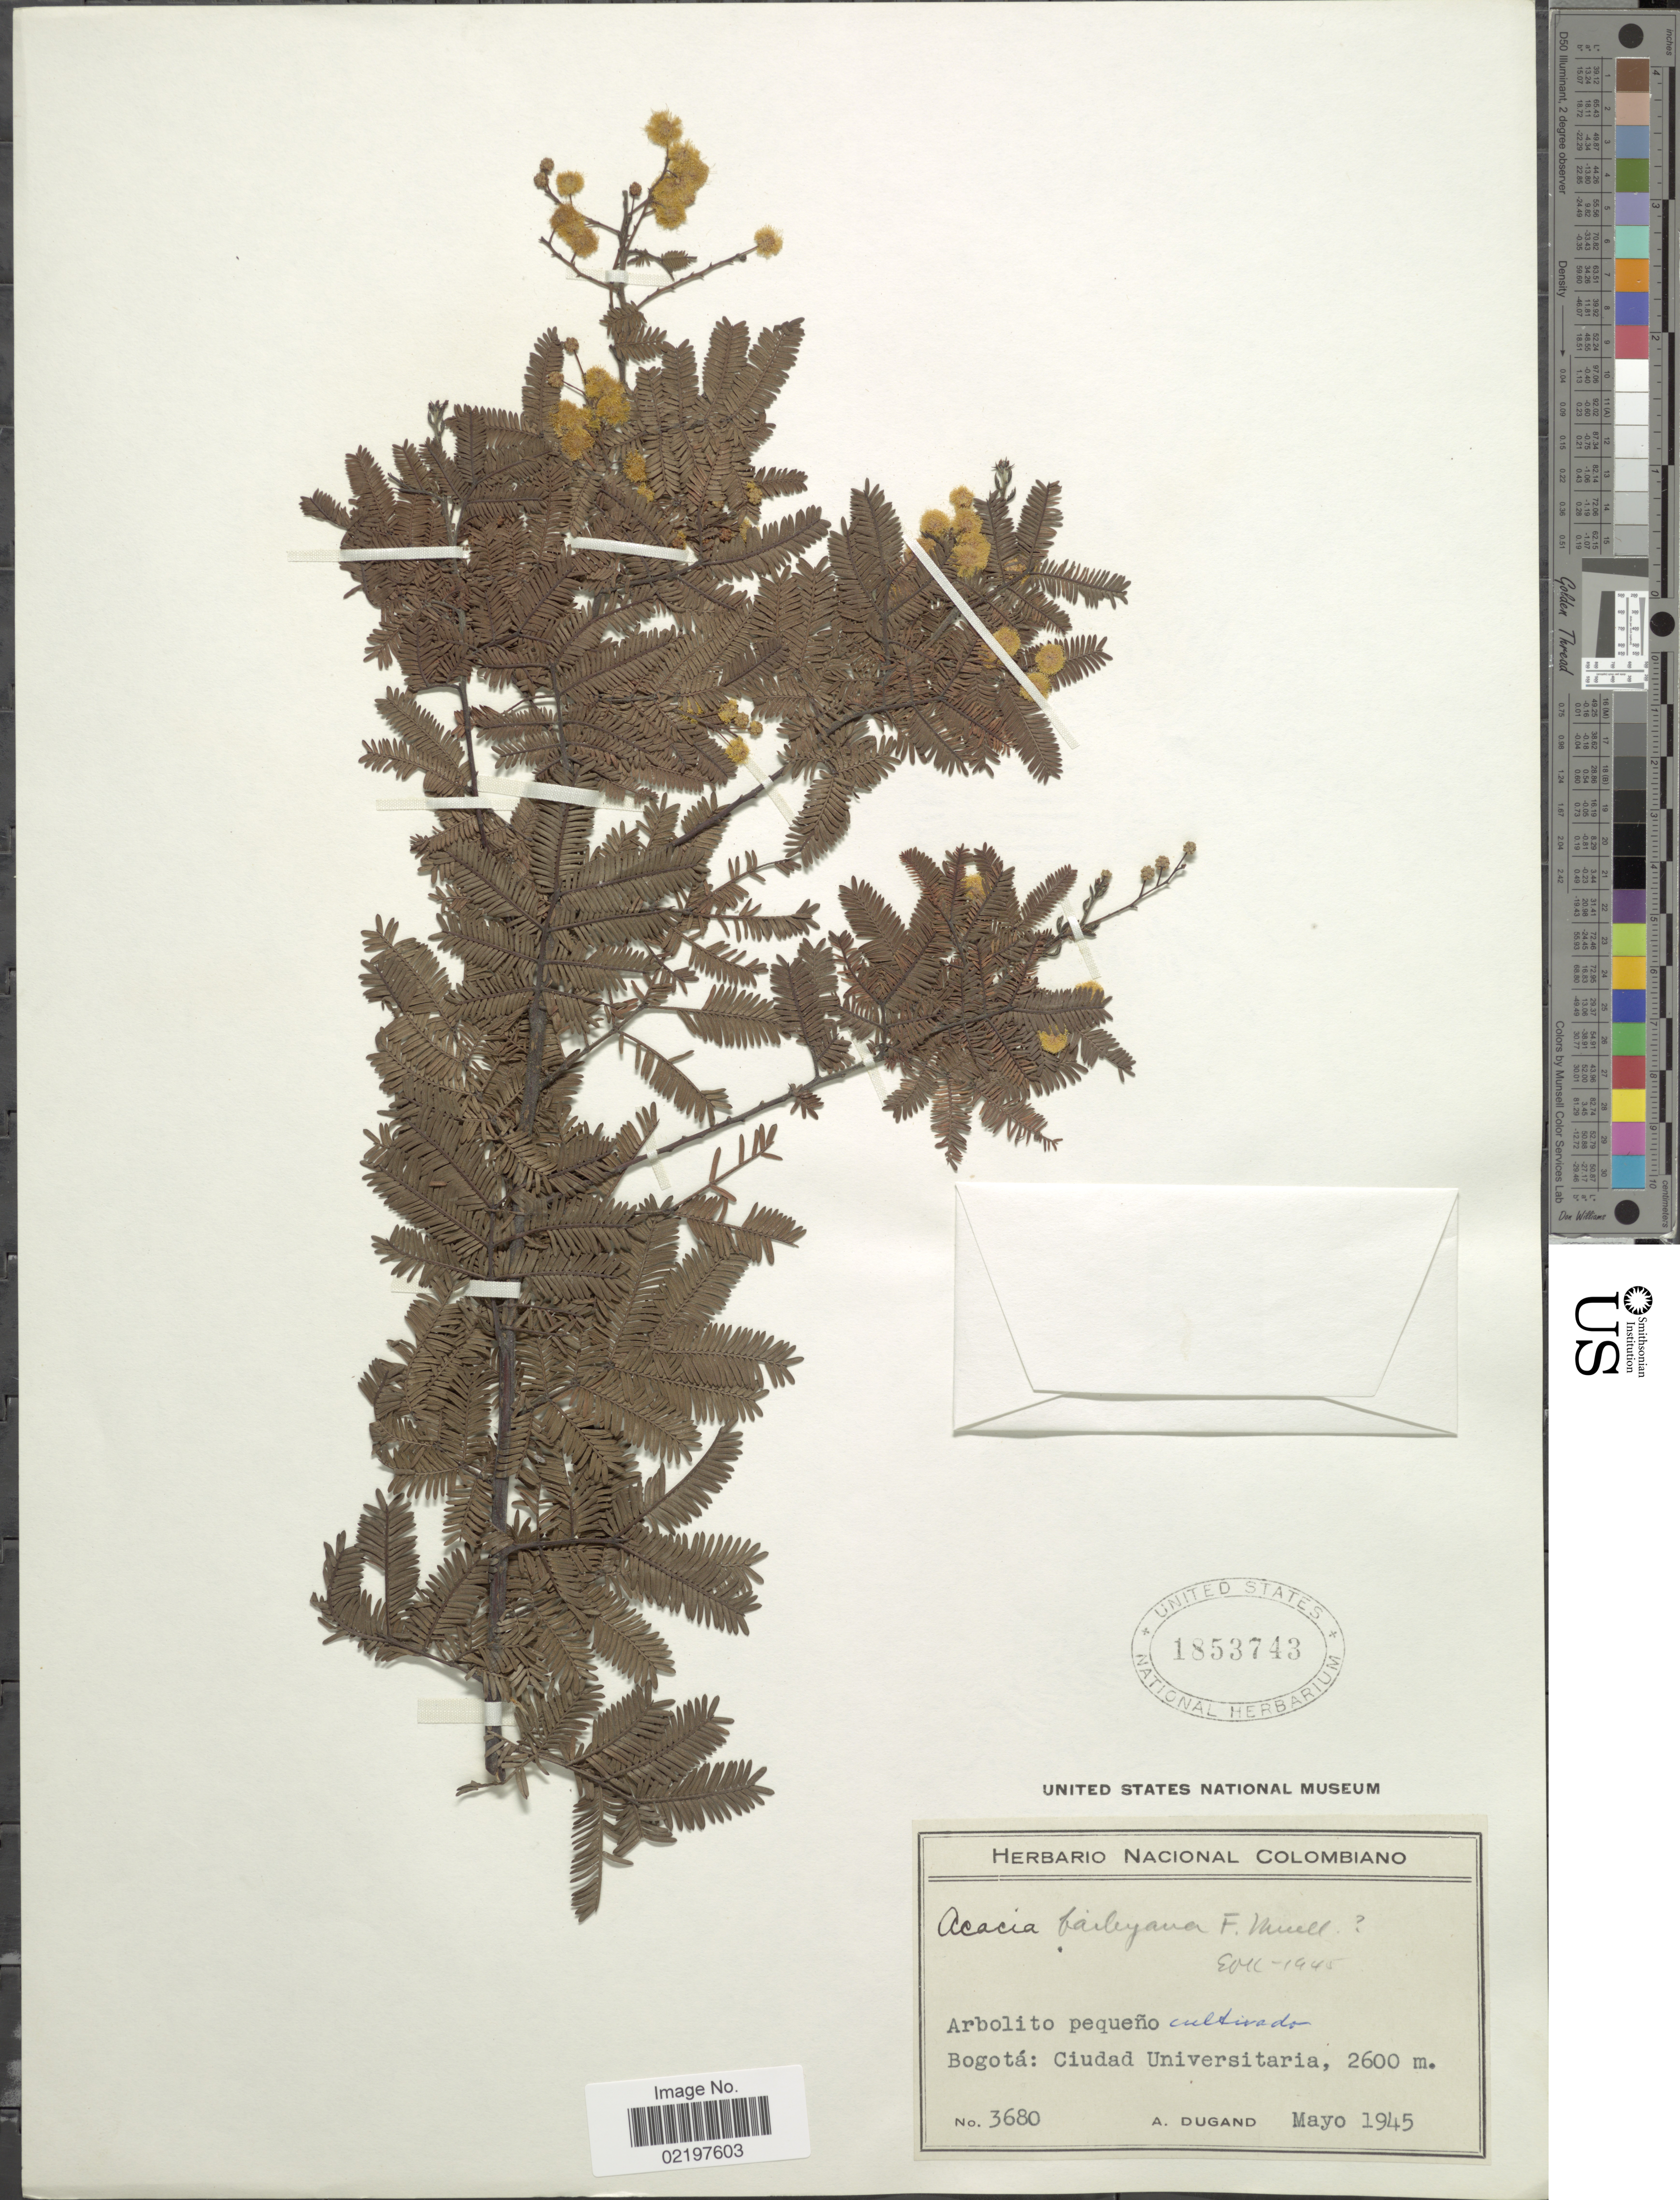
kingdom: Plantae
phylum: Tracheophyta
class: Magnoliopsida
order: Fabales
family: Fabaceae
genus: Acacia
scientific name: Acacia baileyana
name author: F. Muell.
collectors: A. Dugand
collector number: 3680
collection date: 1945-05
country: Colombia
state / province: Bogota D.C.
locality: Bogota: Ciudad Universitario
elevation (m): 2600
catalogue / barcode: US 1853743